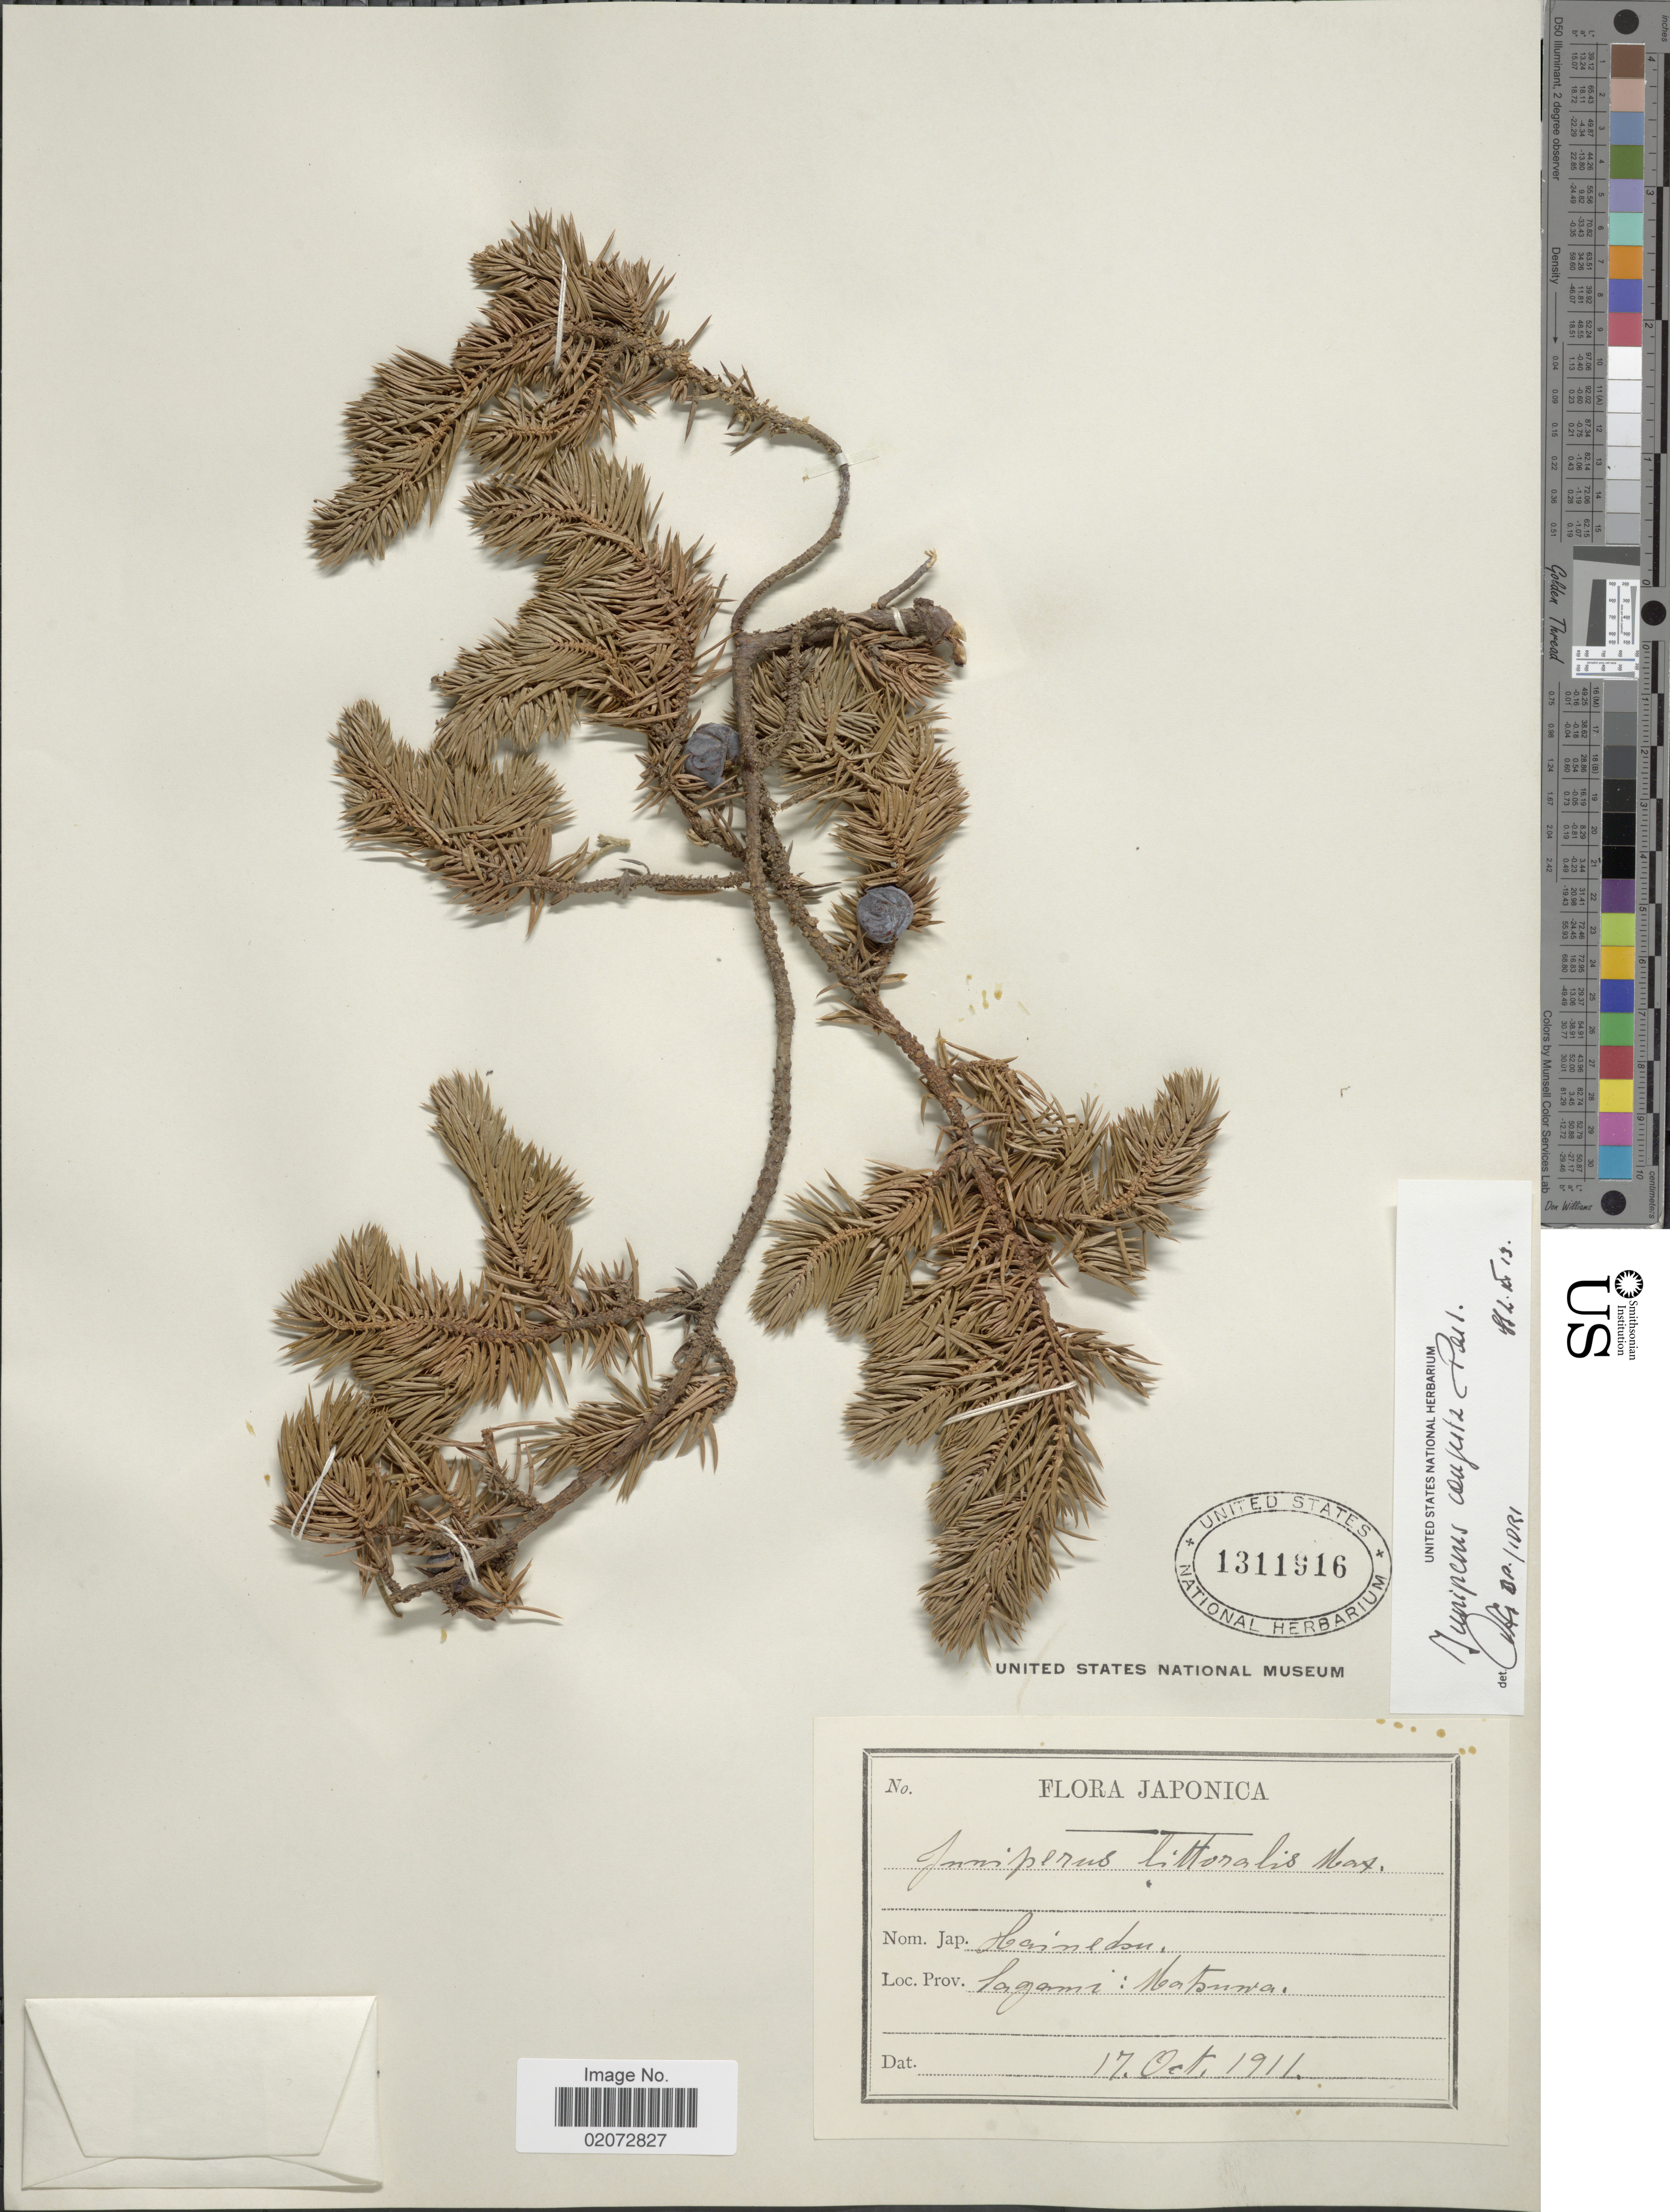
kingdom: Plantae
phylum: Tracheophyta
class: Pinopsida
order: Pinales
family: Cupressaceae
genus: Juniperus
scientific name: Juniperus litoralis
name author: Maxim.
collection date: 1911-10-17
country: Japan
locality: Sagami: Matsuwa.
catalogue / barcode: US 1311916